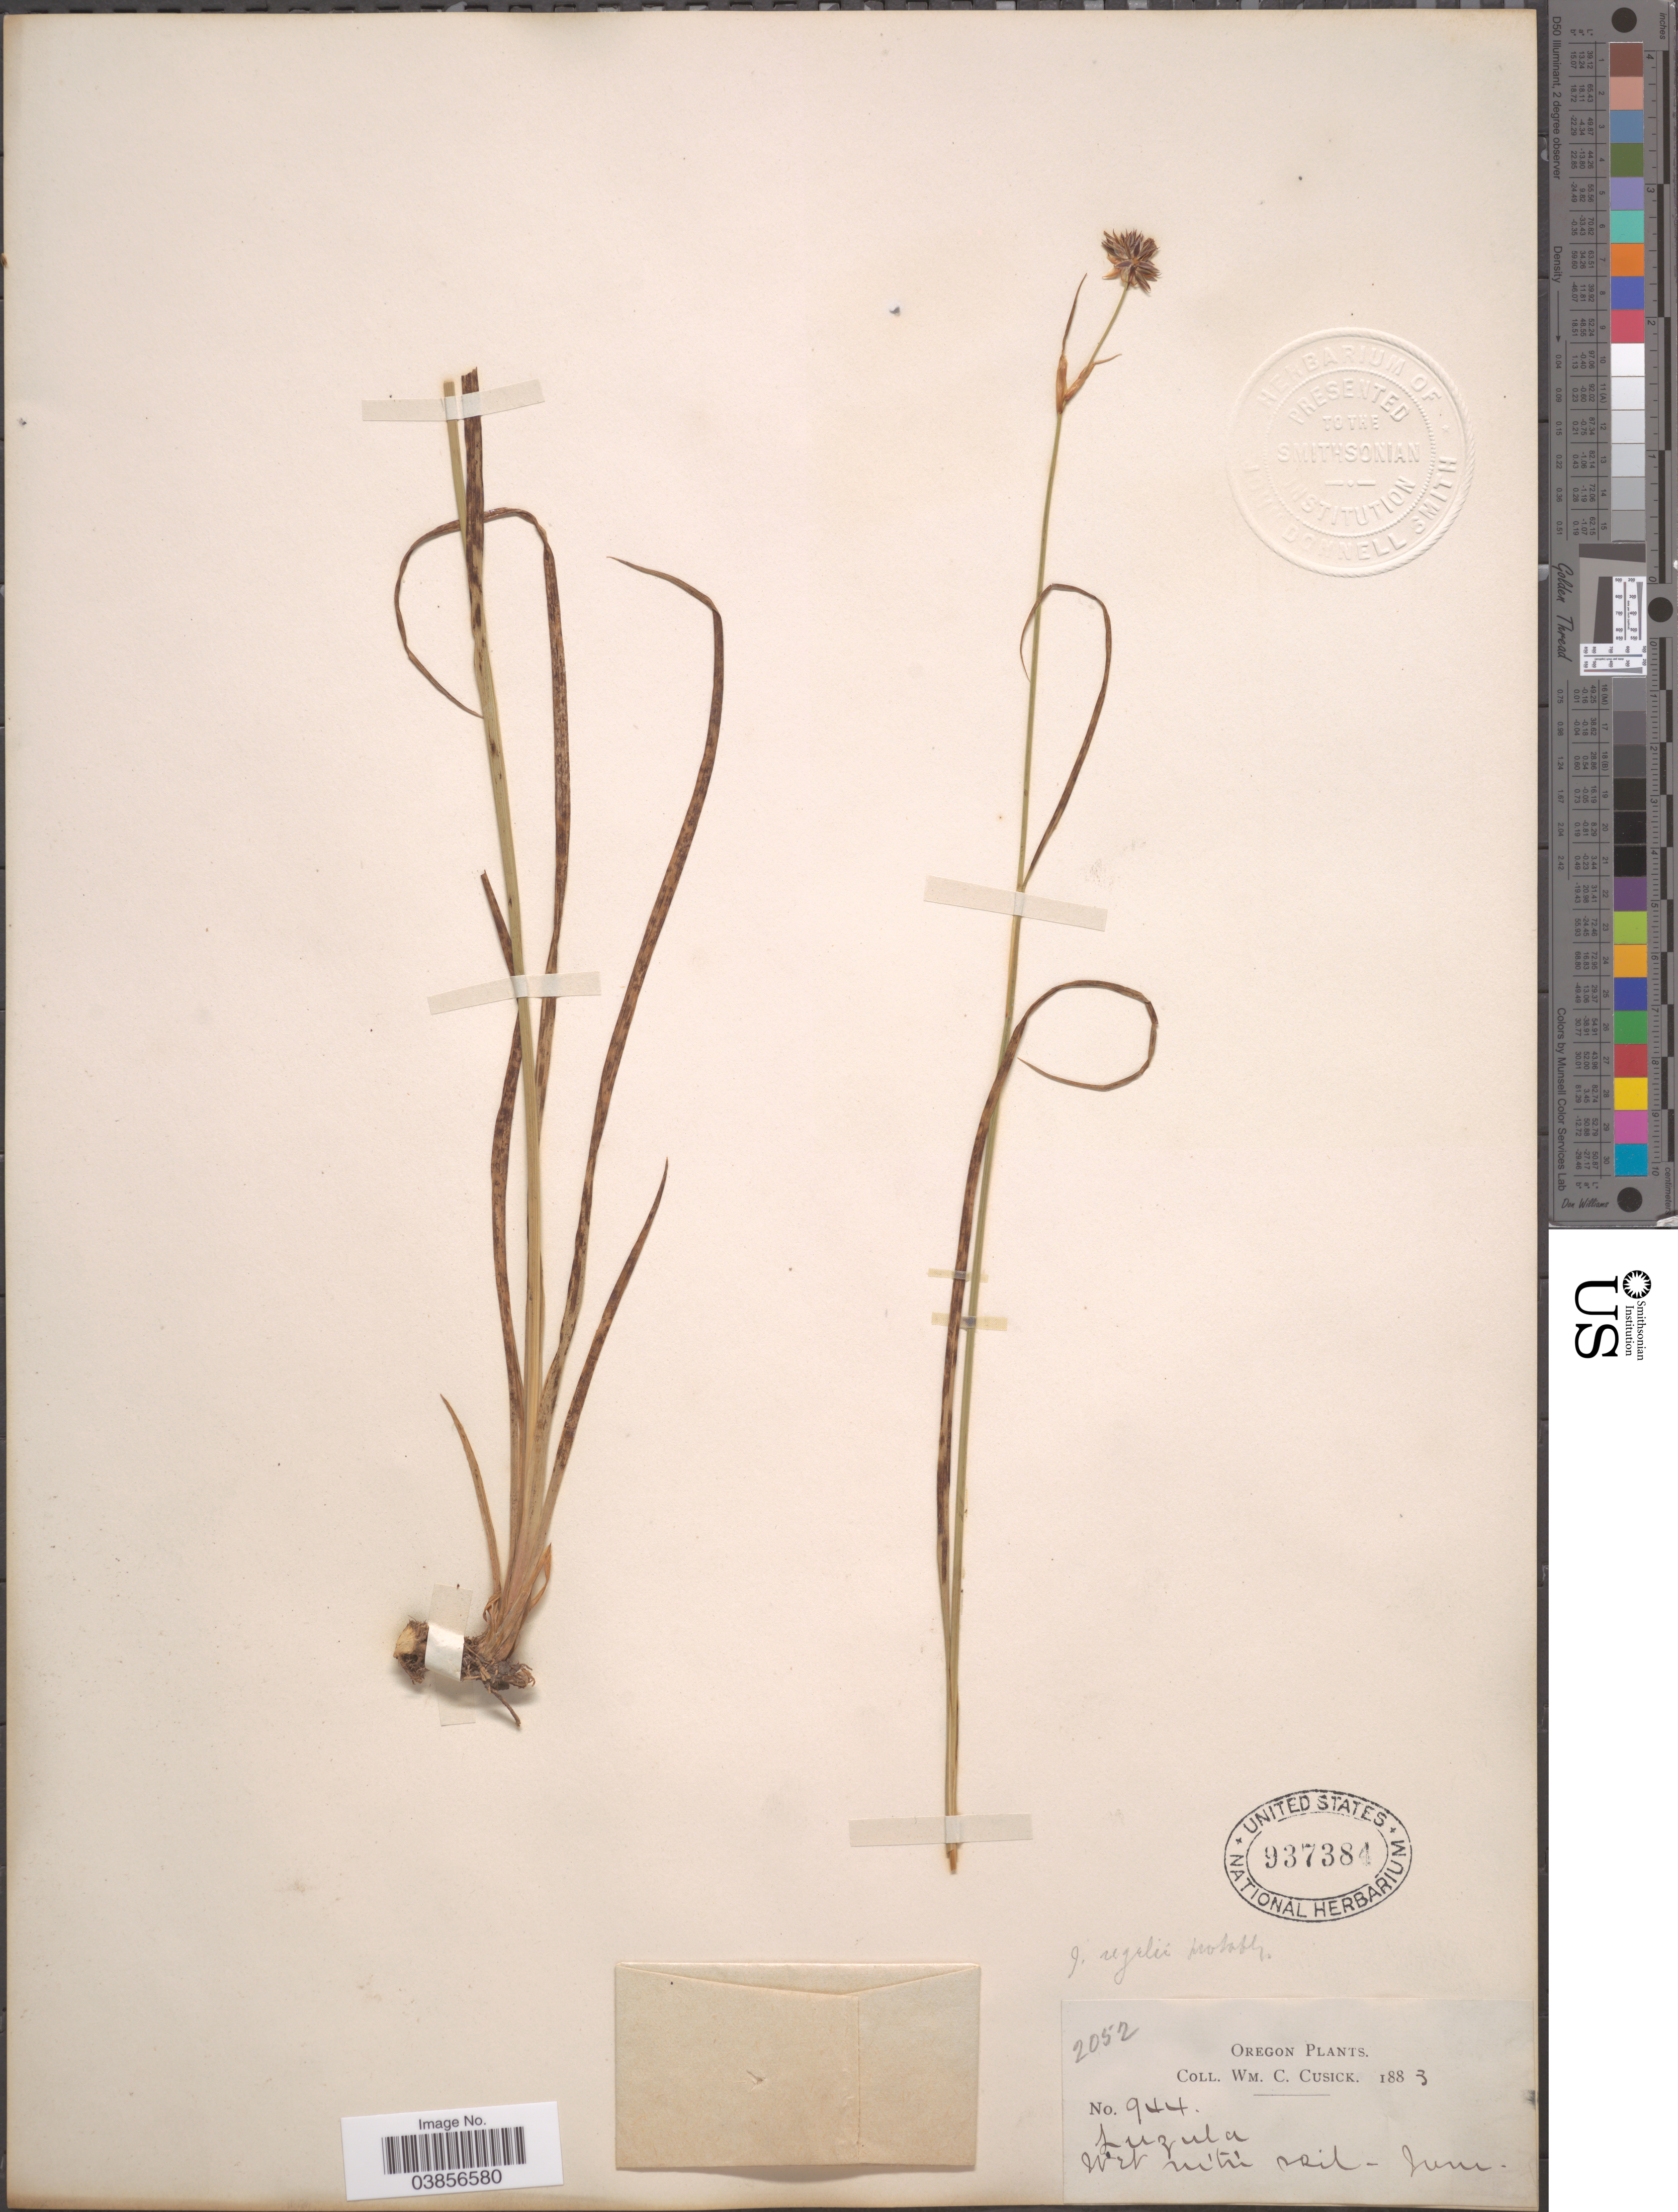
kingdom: Plantae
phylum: Tracheophyta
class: Liliopsida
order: Poales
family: Juncaceae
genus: Juncus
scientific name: Juncus regelii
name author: Buchenau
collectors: W. C. Cusick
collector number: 2052/944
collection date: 1883-06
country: United States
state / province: Oregon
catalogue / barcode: US 937384